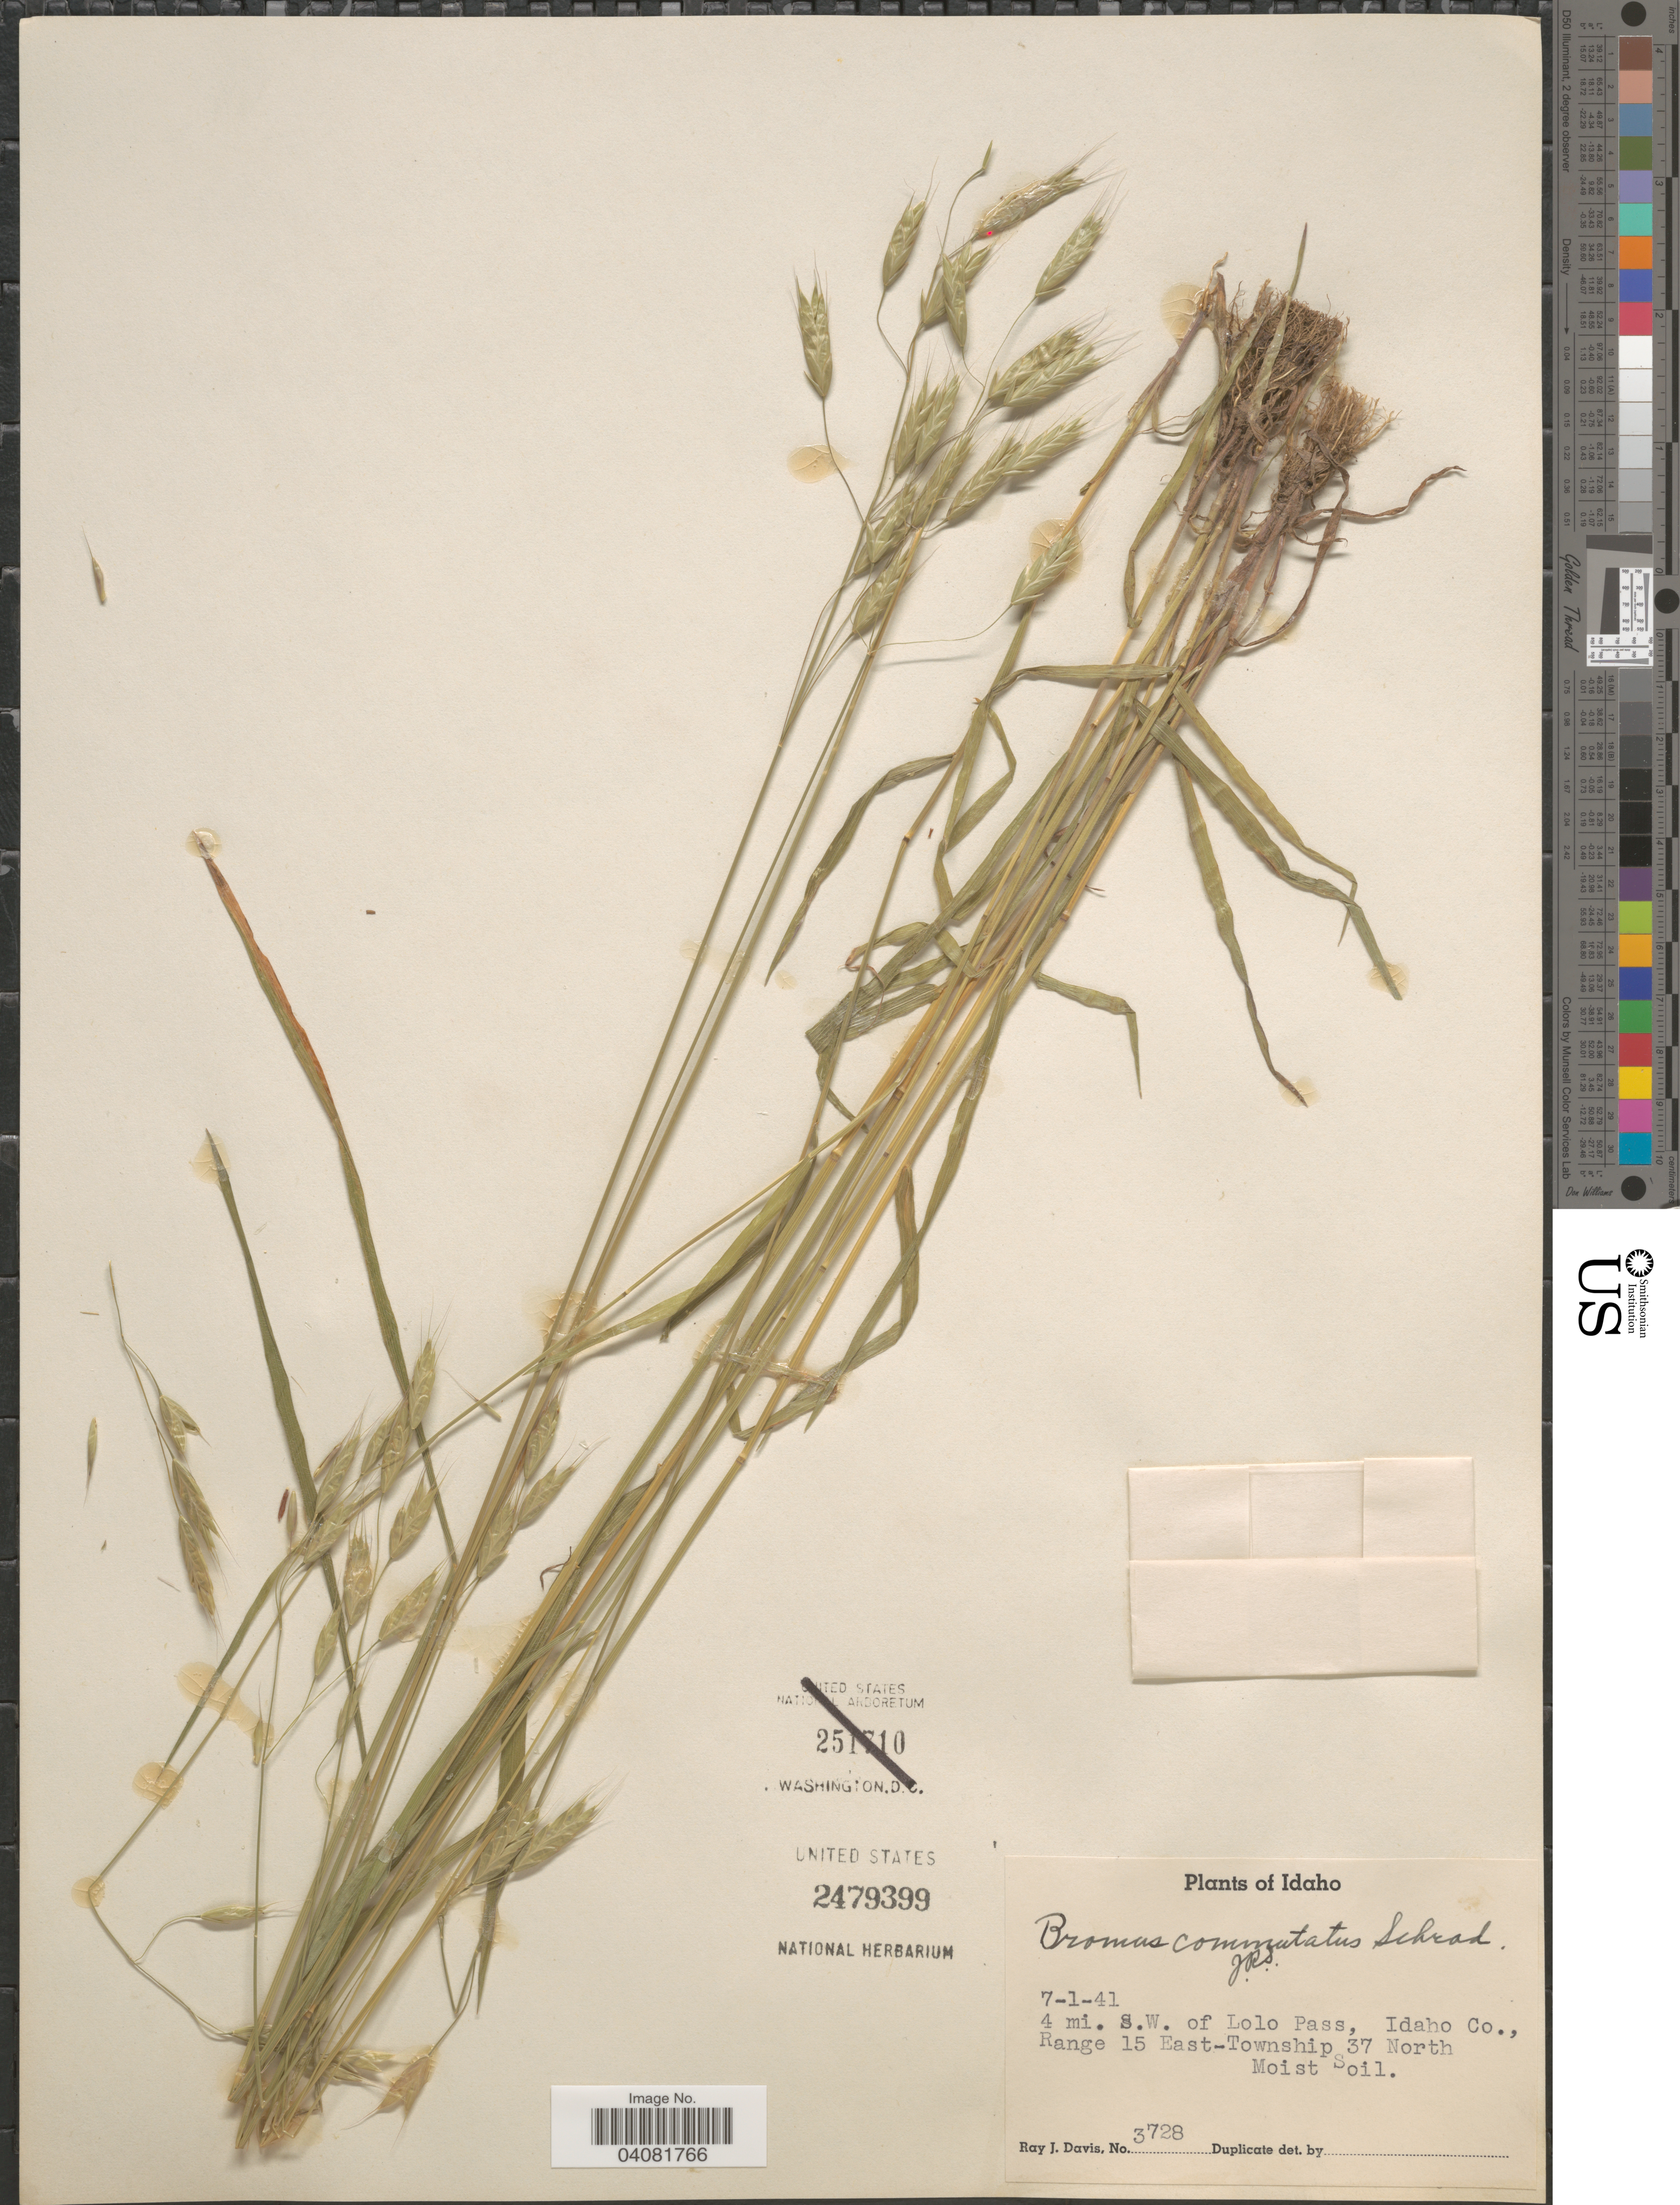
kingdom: Plantae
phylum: Tracheophyta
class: Liliopsida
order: Poales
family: Poaceae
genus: Bromus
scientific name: Bromus commutatus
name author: Schrad.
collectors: R. Davis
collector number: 3728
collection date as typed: Transcribed d/m/y: 1/7/41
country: United States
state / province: Idaho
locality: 4 mi. S. W. of Lolo Pass, Range 15 East-Township 37 North Moist Soil.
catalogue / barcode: US 2479399